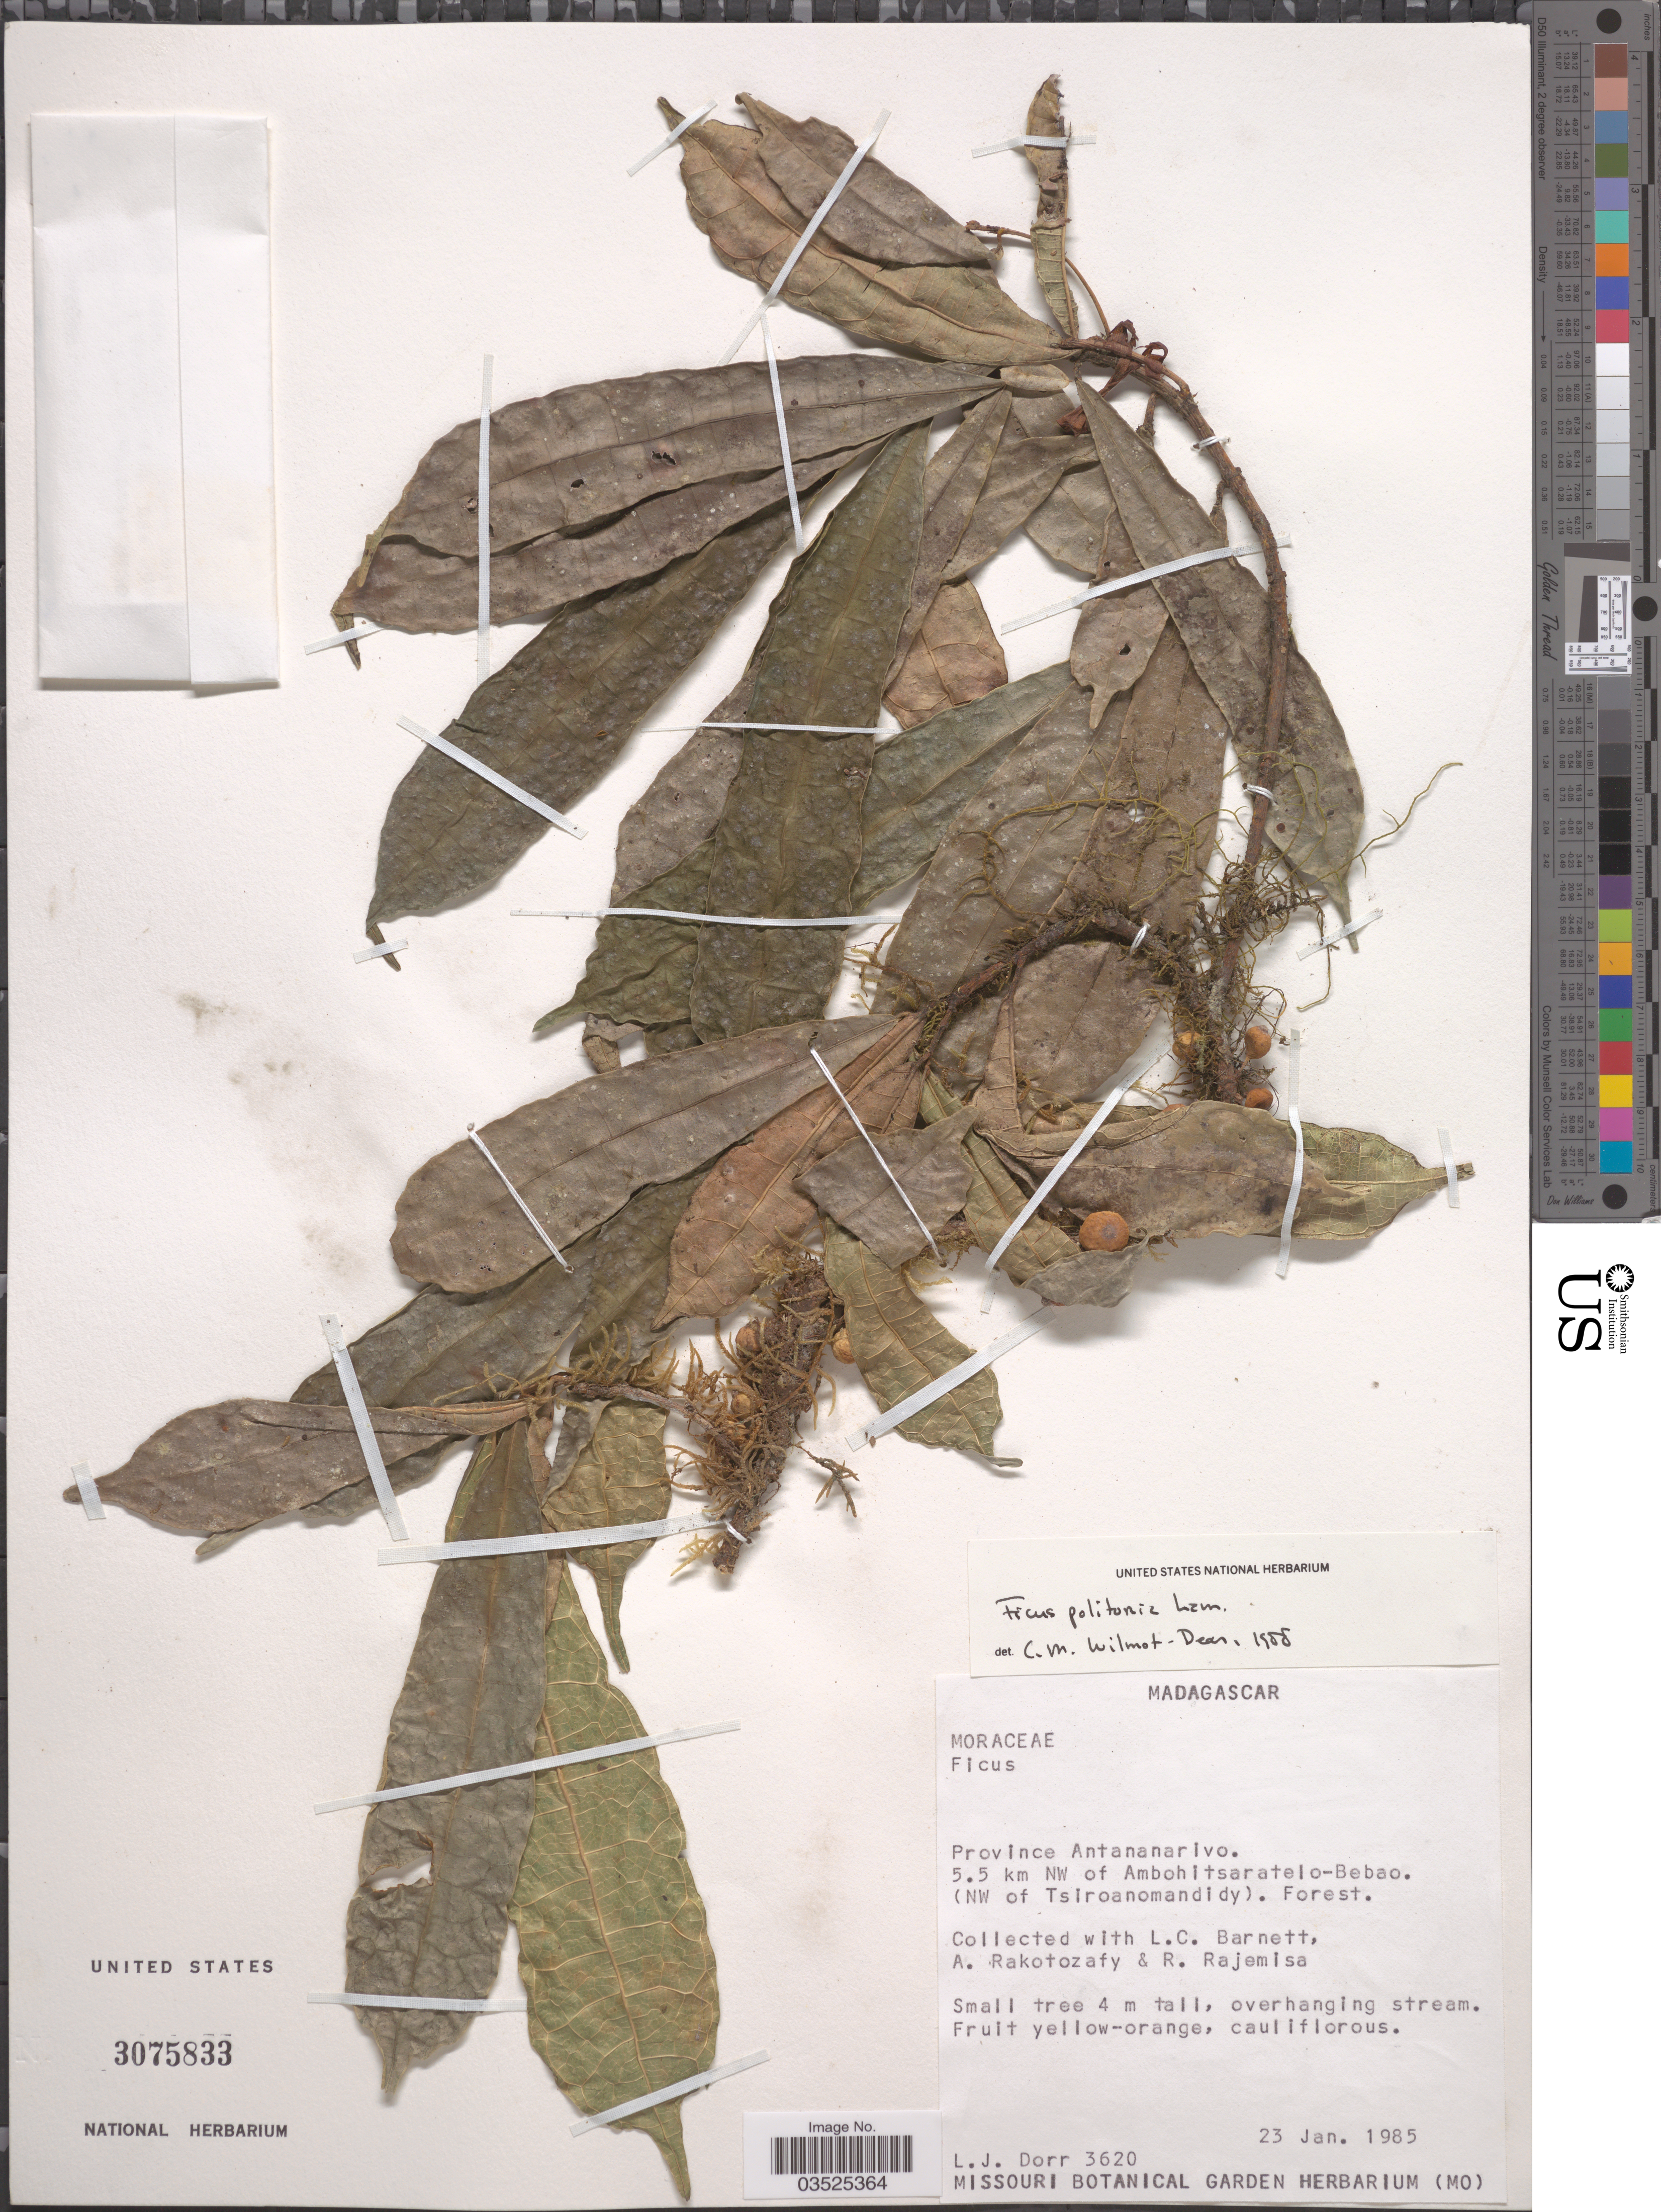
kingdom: Plantae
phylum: Tracheophyta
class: Magnoliopsida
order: Rosales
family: Moraceae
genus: Ficus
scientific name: Ficus politoria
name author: Lam.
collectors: L. J. Dorr, L. C. Barnett, A. Rakotozafy & R. Rajemisa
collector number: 3620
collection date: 1985-01-23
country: Madagascar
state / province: Bongolava / Menabe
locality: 5.5 km NW of Ambohitsaratelo-Bebao (NW of Tsiroanomandidy).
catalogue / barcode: US 3075833